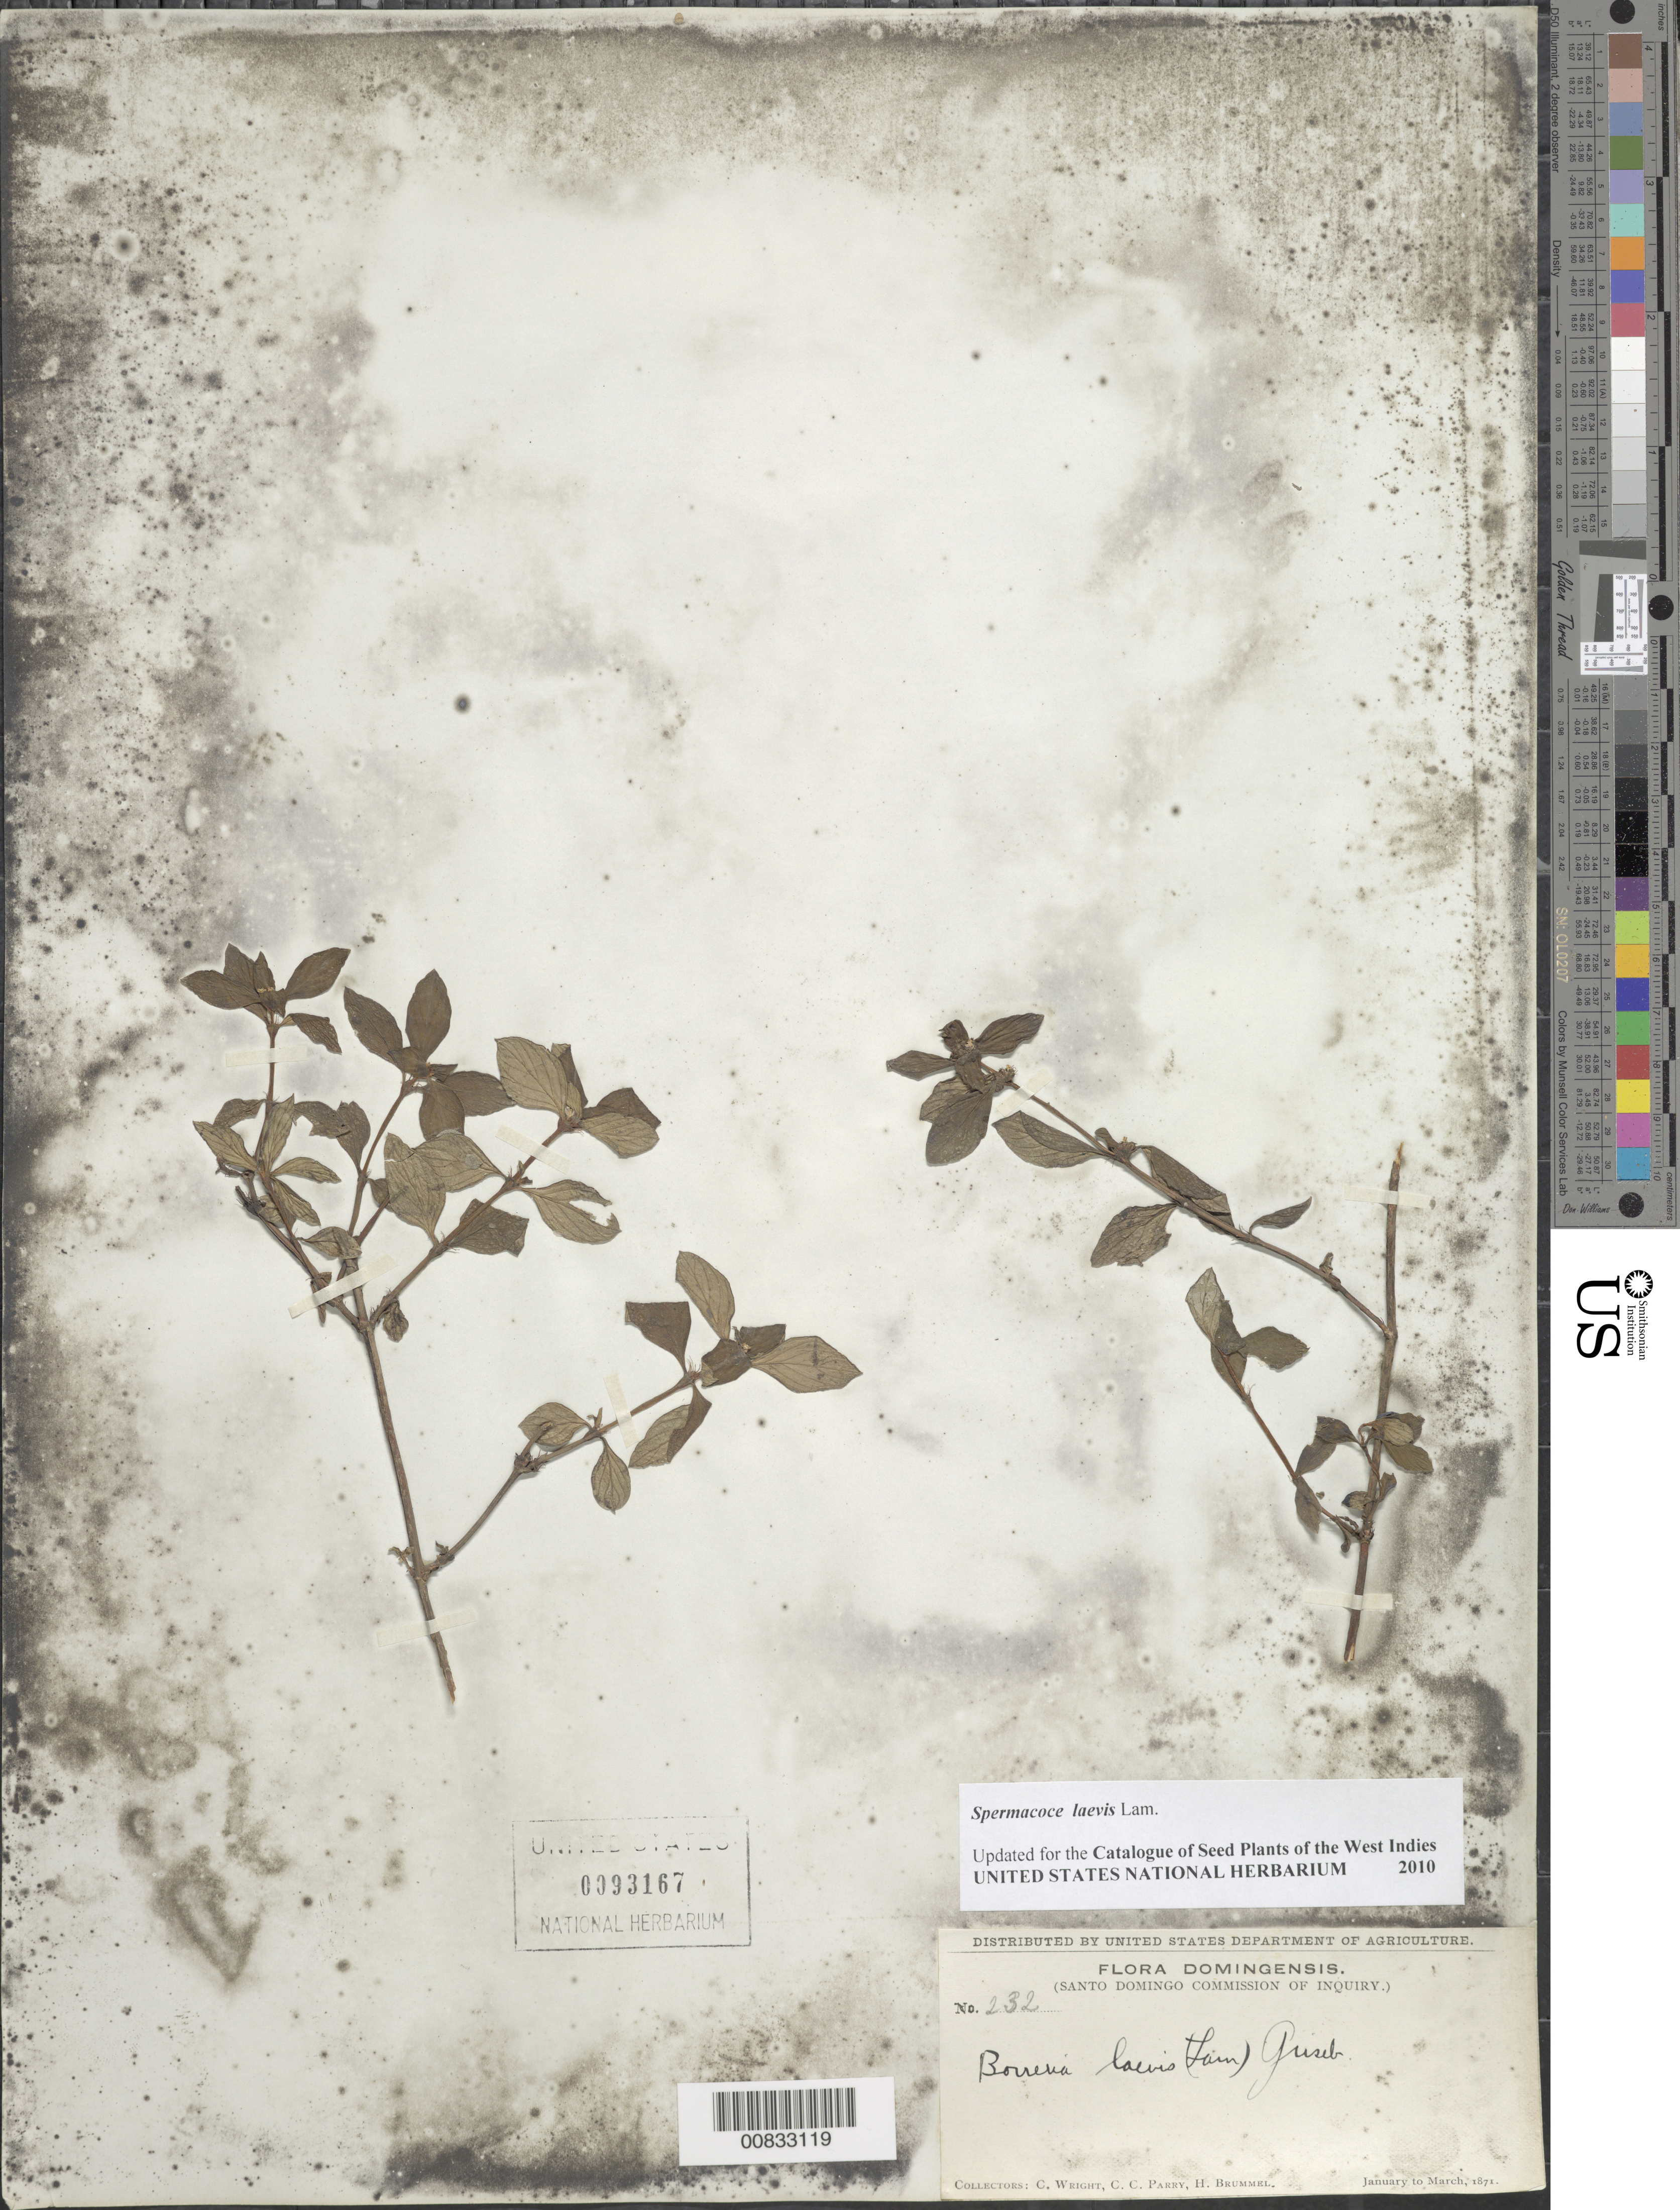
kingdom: Plantae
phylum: Tracheophyta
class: Magnoliopsida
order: Gentianales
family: Rubiaceae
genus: Spermacoce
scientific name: Spermacoce laevis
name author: Lam.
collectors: C. Wright, C. C. Parry & H. Brummel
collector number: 232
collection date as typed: Jan 1871 to -- Mar 1871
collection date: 1871-01/1871-03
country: Dominican Republic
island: Hispaniola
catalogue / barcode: US 93167